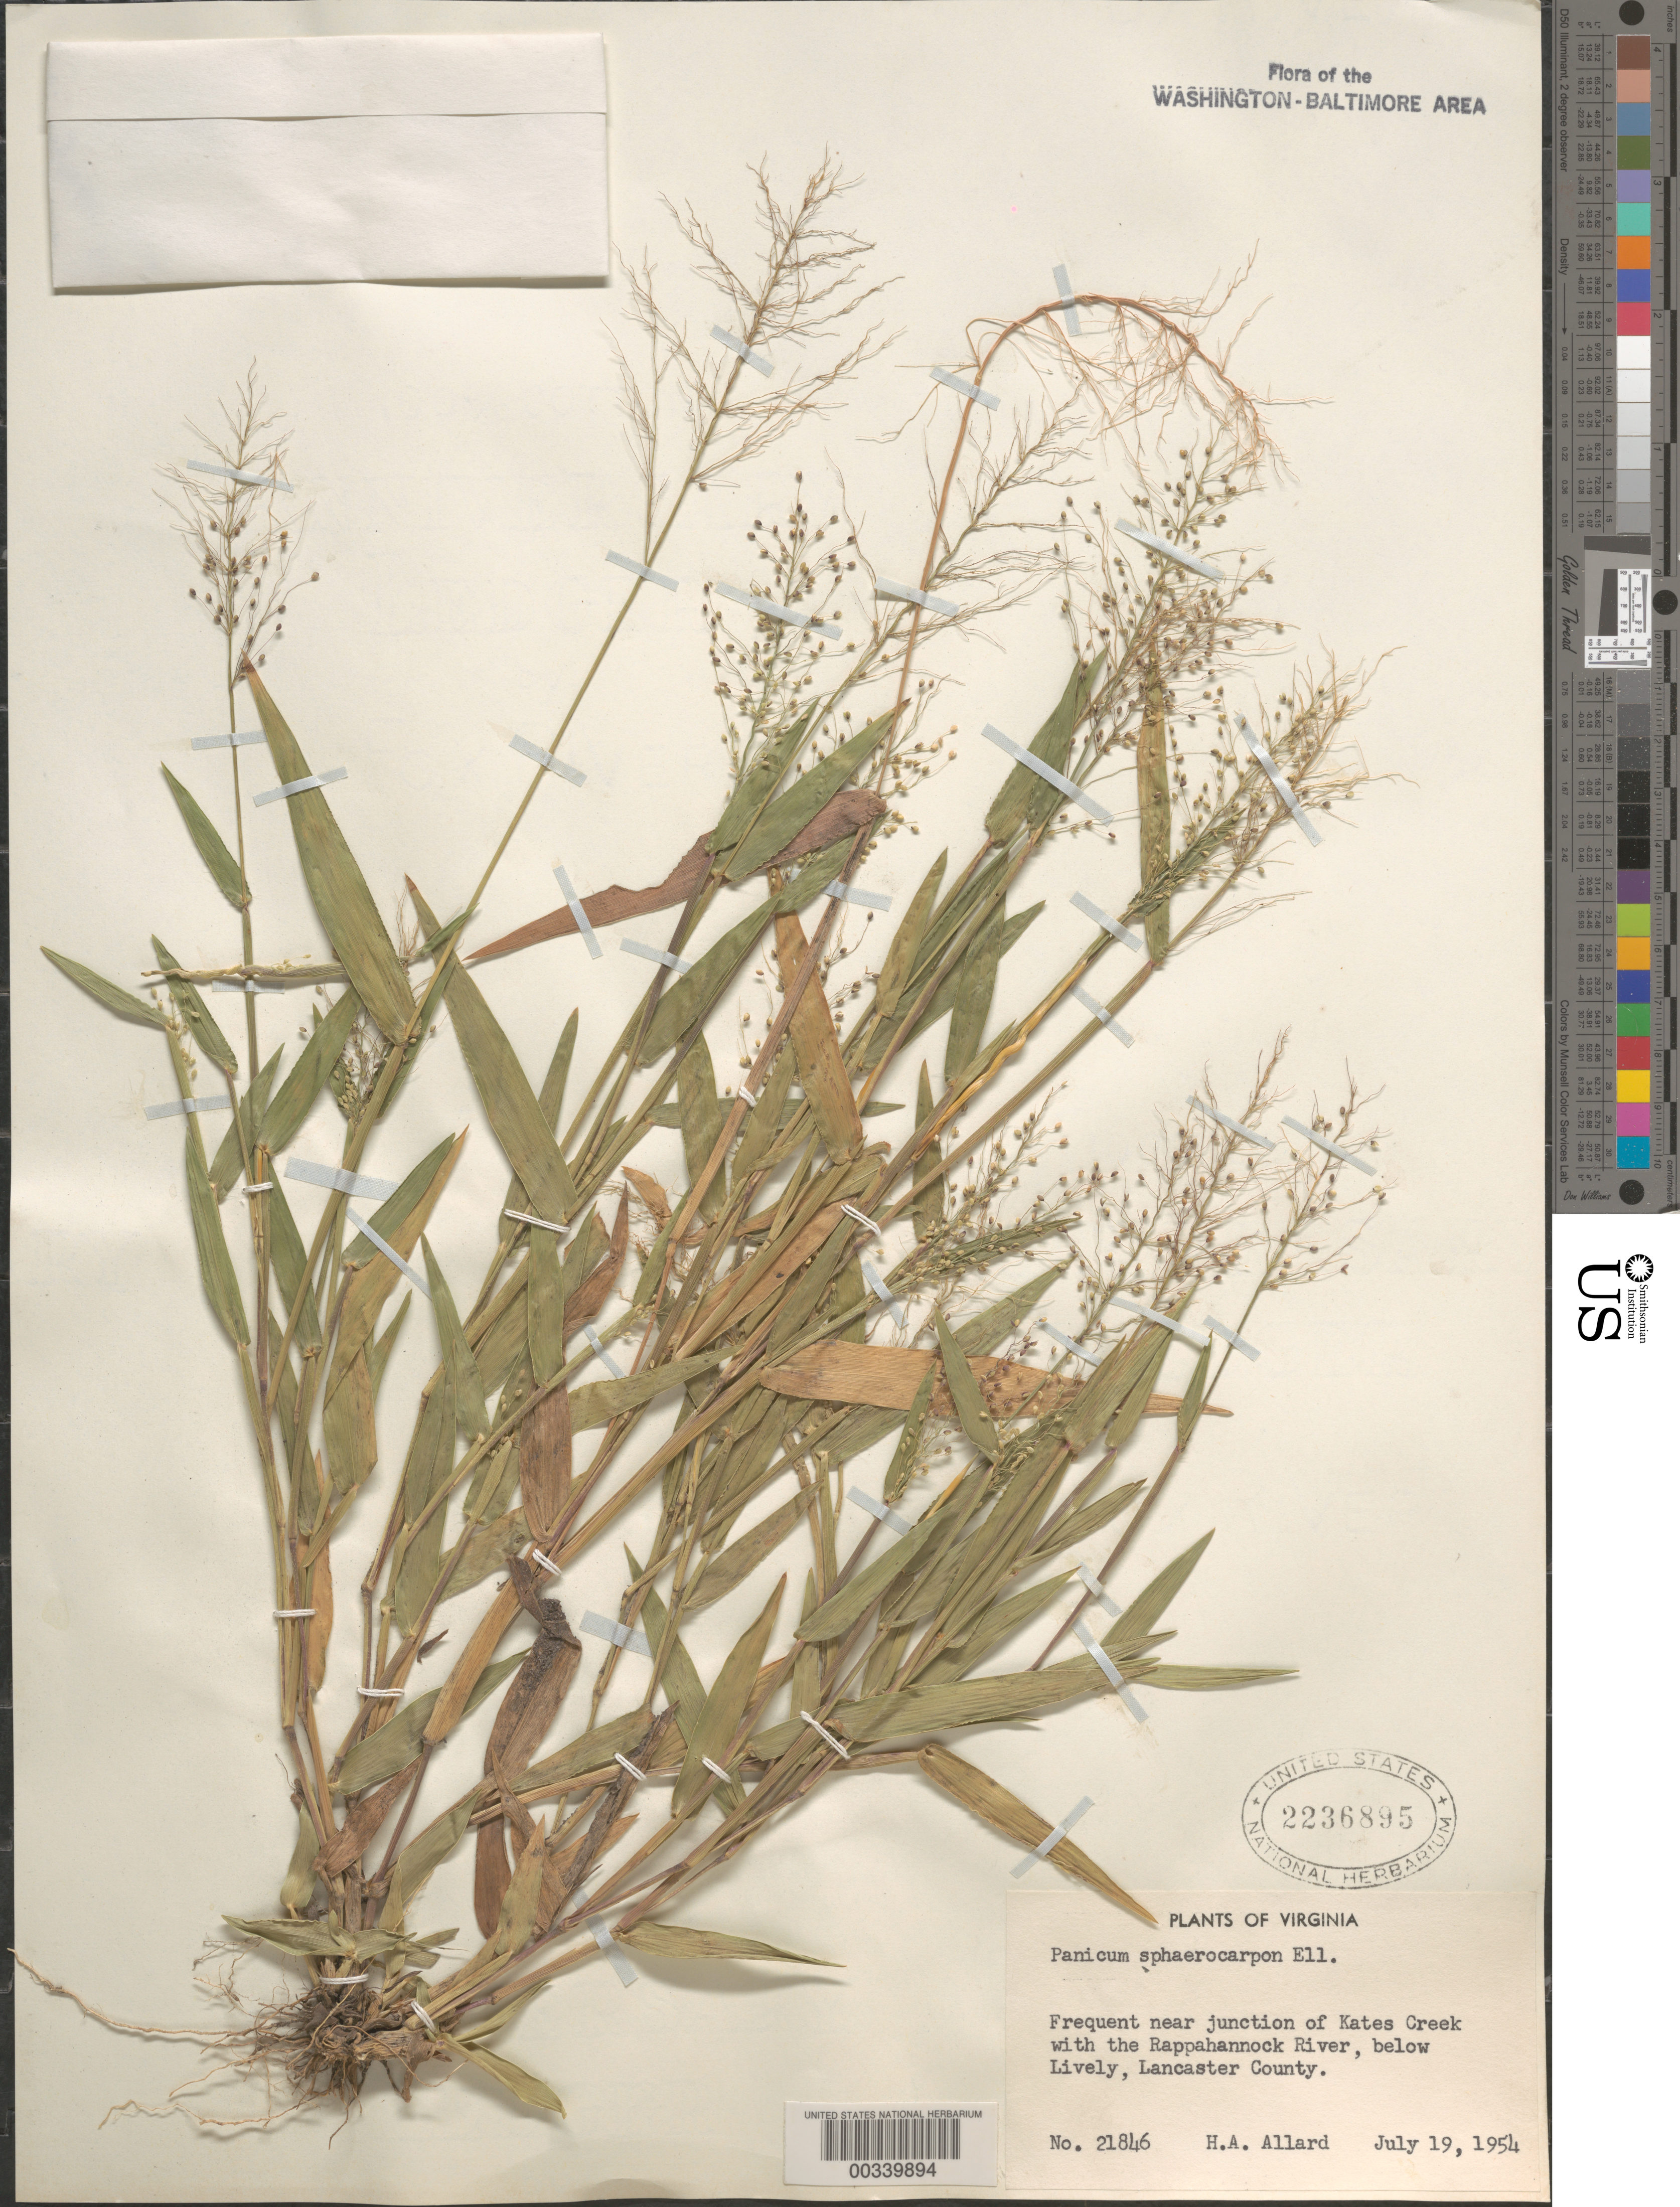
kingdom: Plantae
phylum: Tracheophyta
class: Liliopsida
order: Poales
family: Poaceae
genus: Dichanthelium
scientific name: Dichanthelium sphaerocarpon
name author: (Elliott) Gould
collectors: H. A. Allard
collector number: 21846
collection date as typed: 19 Jul 1954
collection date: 1954-07-19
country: United States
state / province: Virginia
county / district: Lancaster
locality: Kates Creek near Rappahannock River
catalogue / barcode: US 2236895